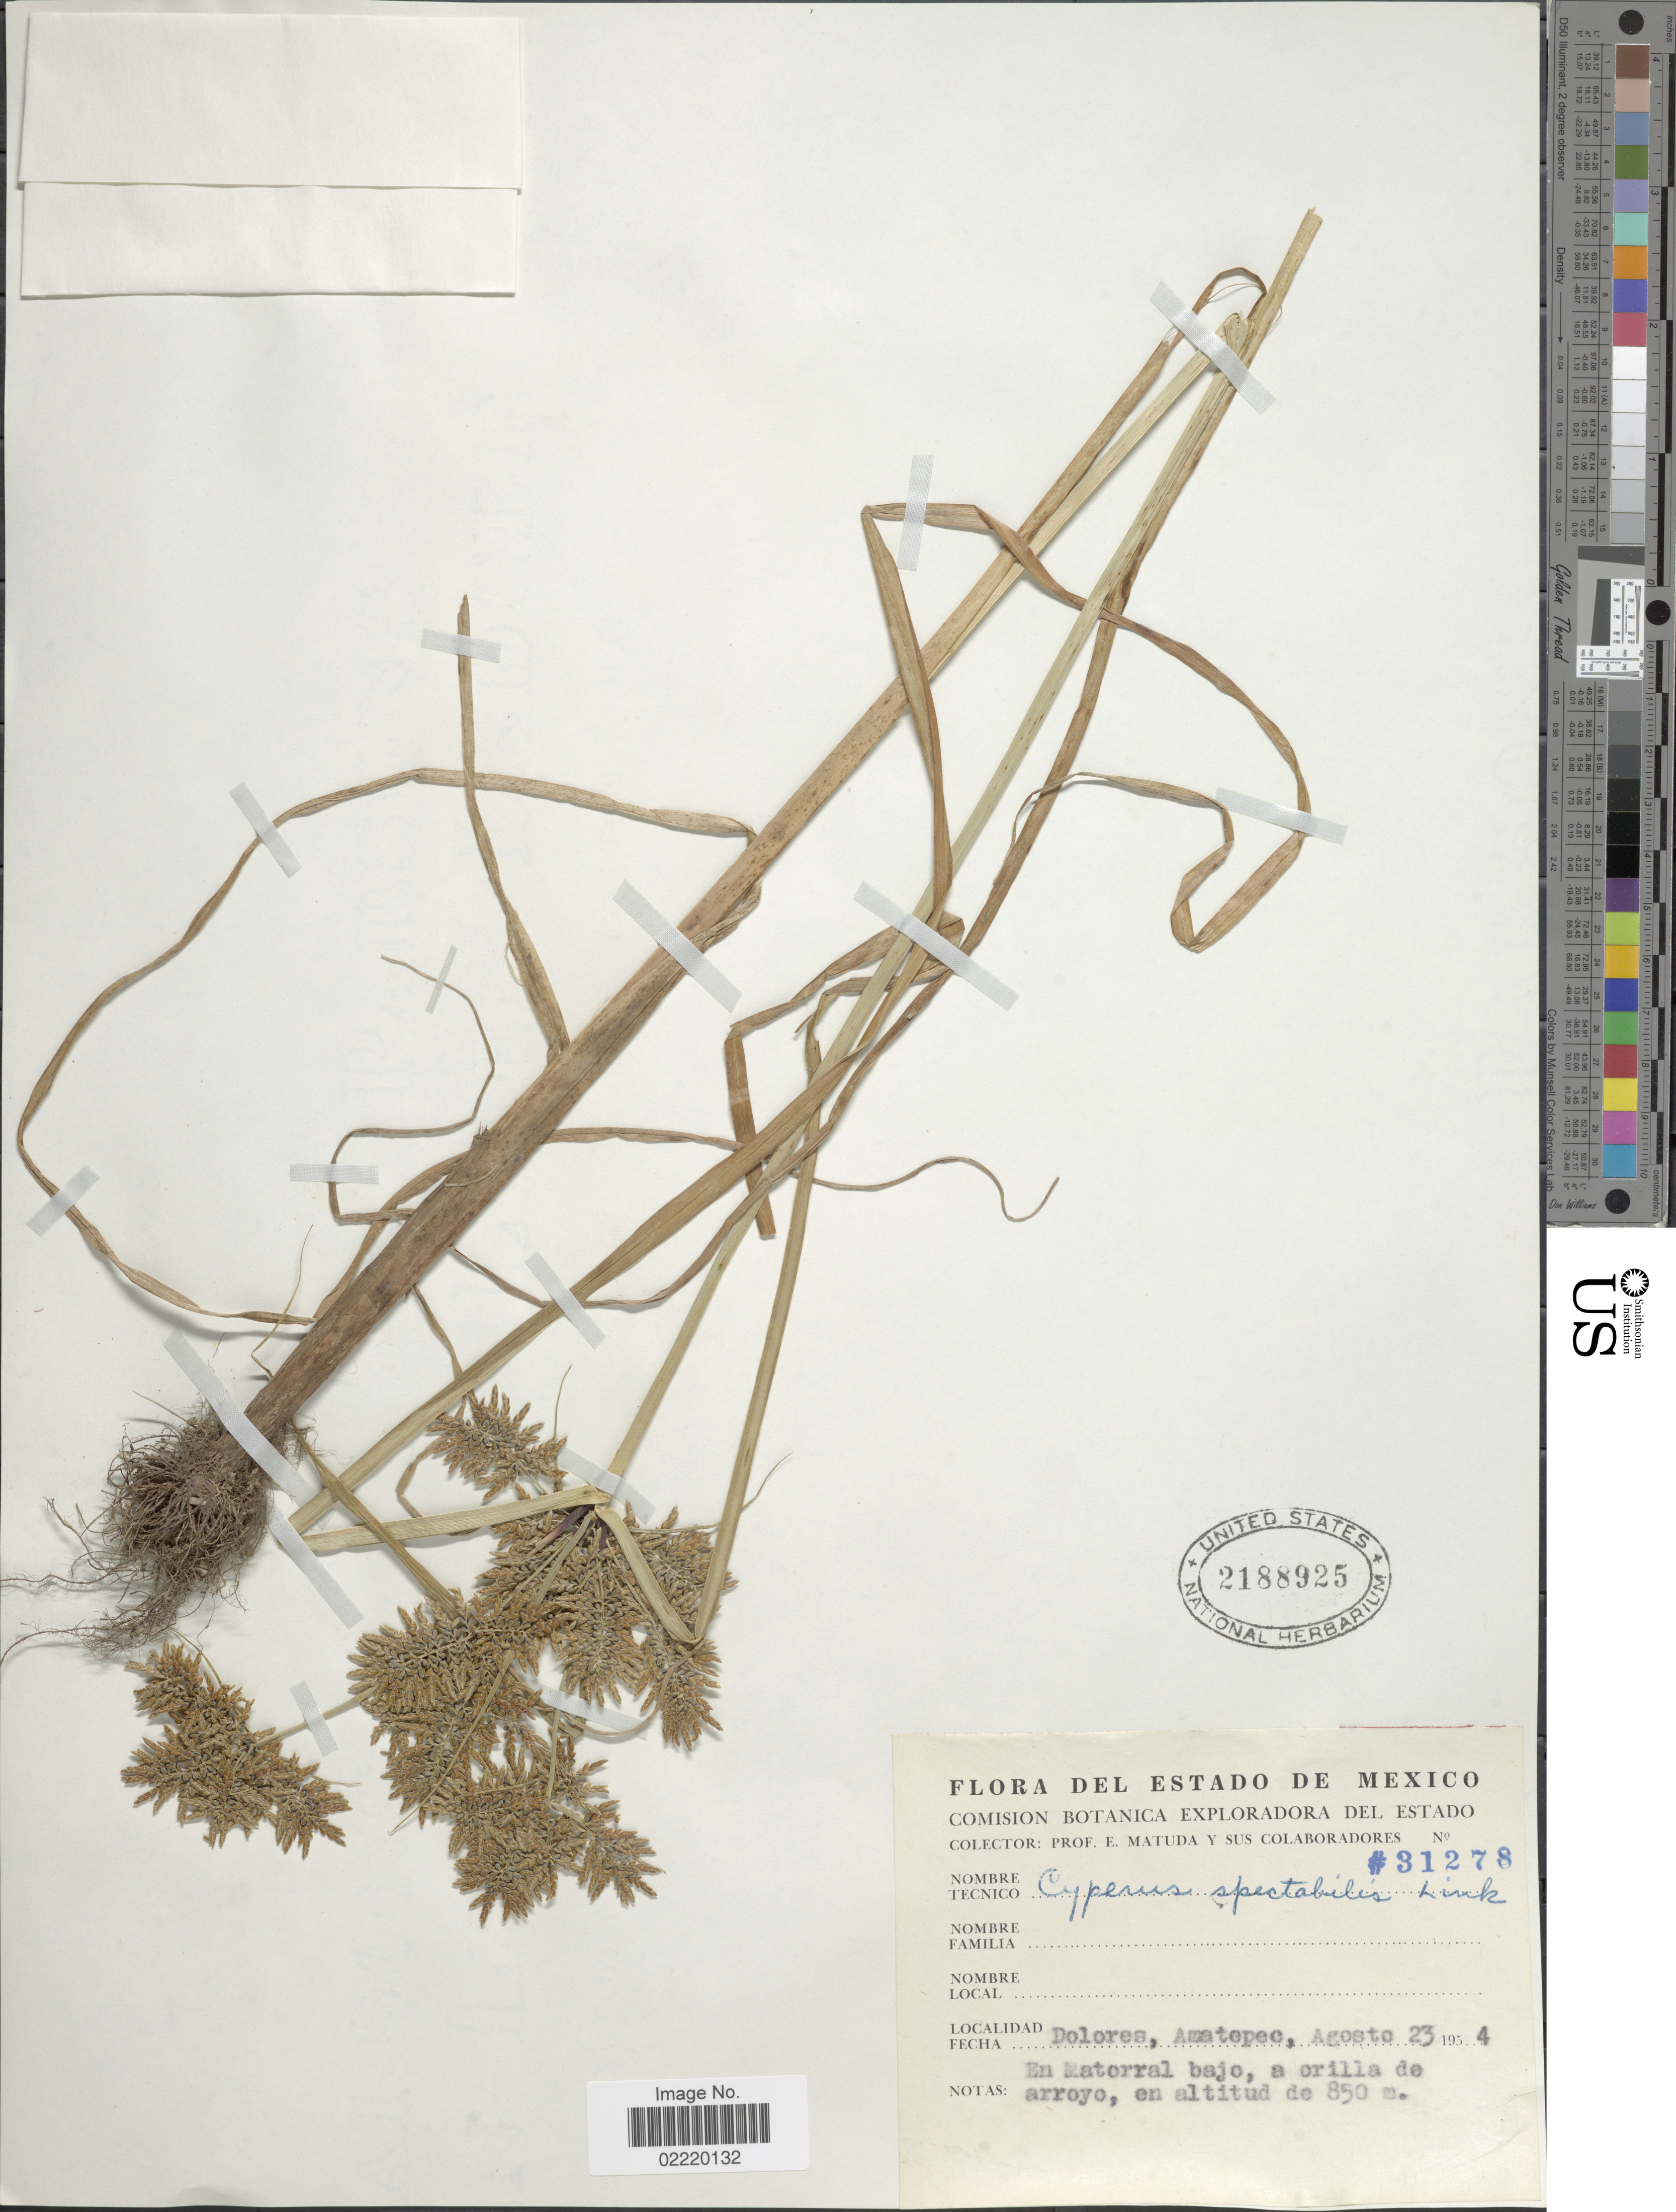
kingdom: Plantae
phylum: Tracheophyta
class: Liliopsida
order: Poales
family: Cyperaceae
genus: Cyperus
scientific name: Cyperus spectabilis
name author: Link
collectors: E. Matuda & Sus Colaboradores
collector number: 31278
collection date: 1954-08-23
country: Mexico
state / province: México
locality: Estado de Mexico, Dolores, Amatepec.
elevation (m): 850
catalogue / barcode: US 2188925